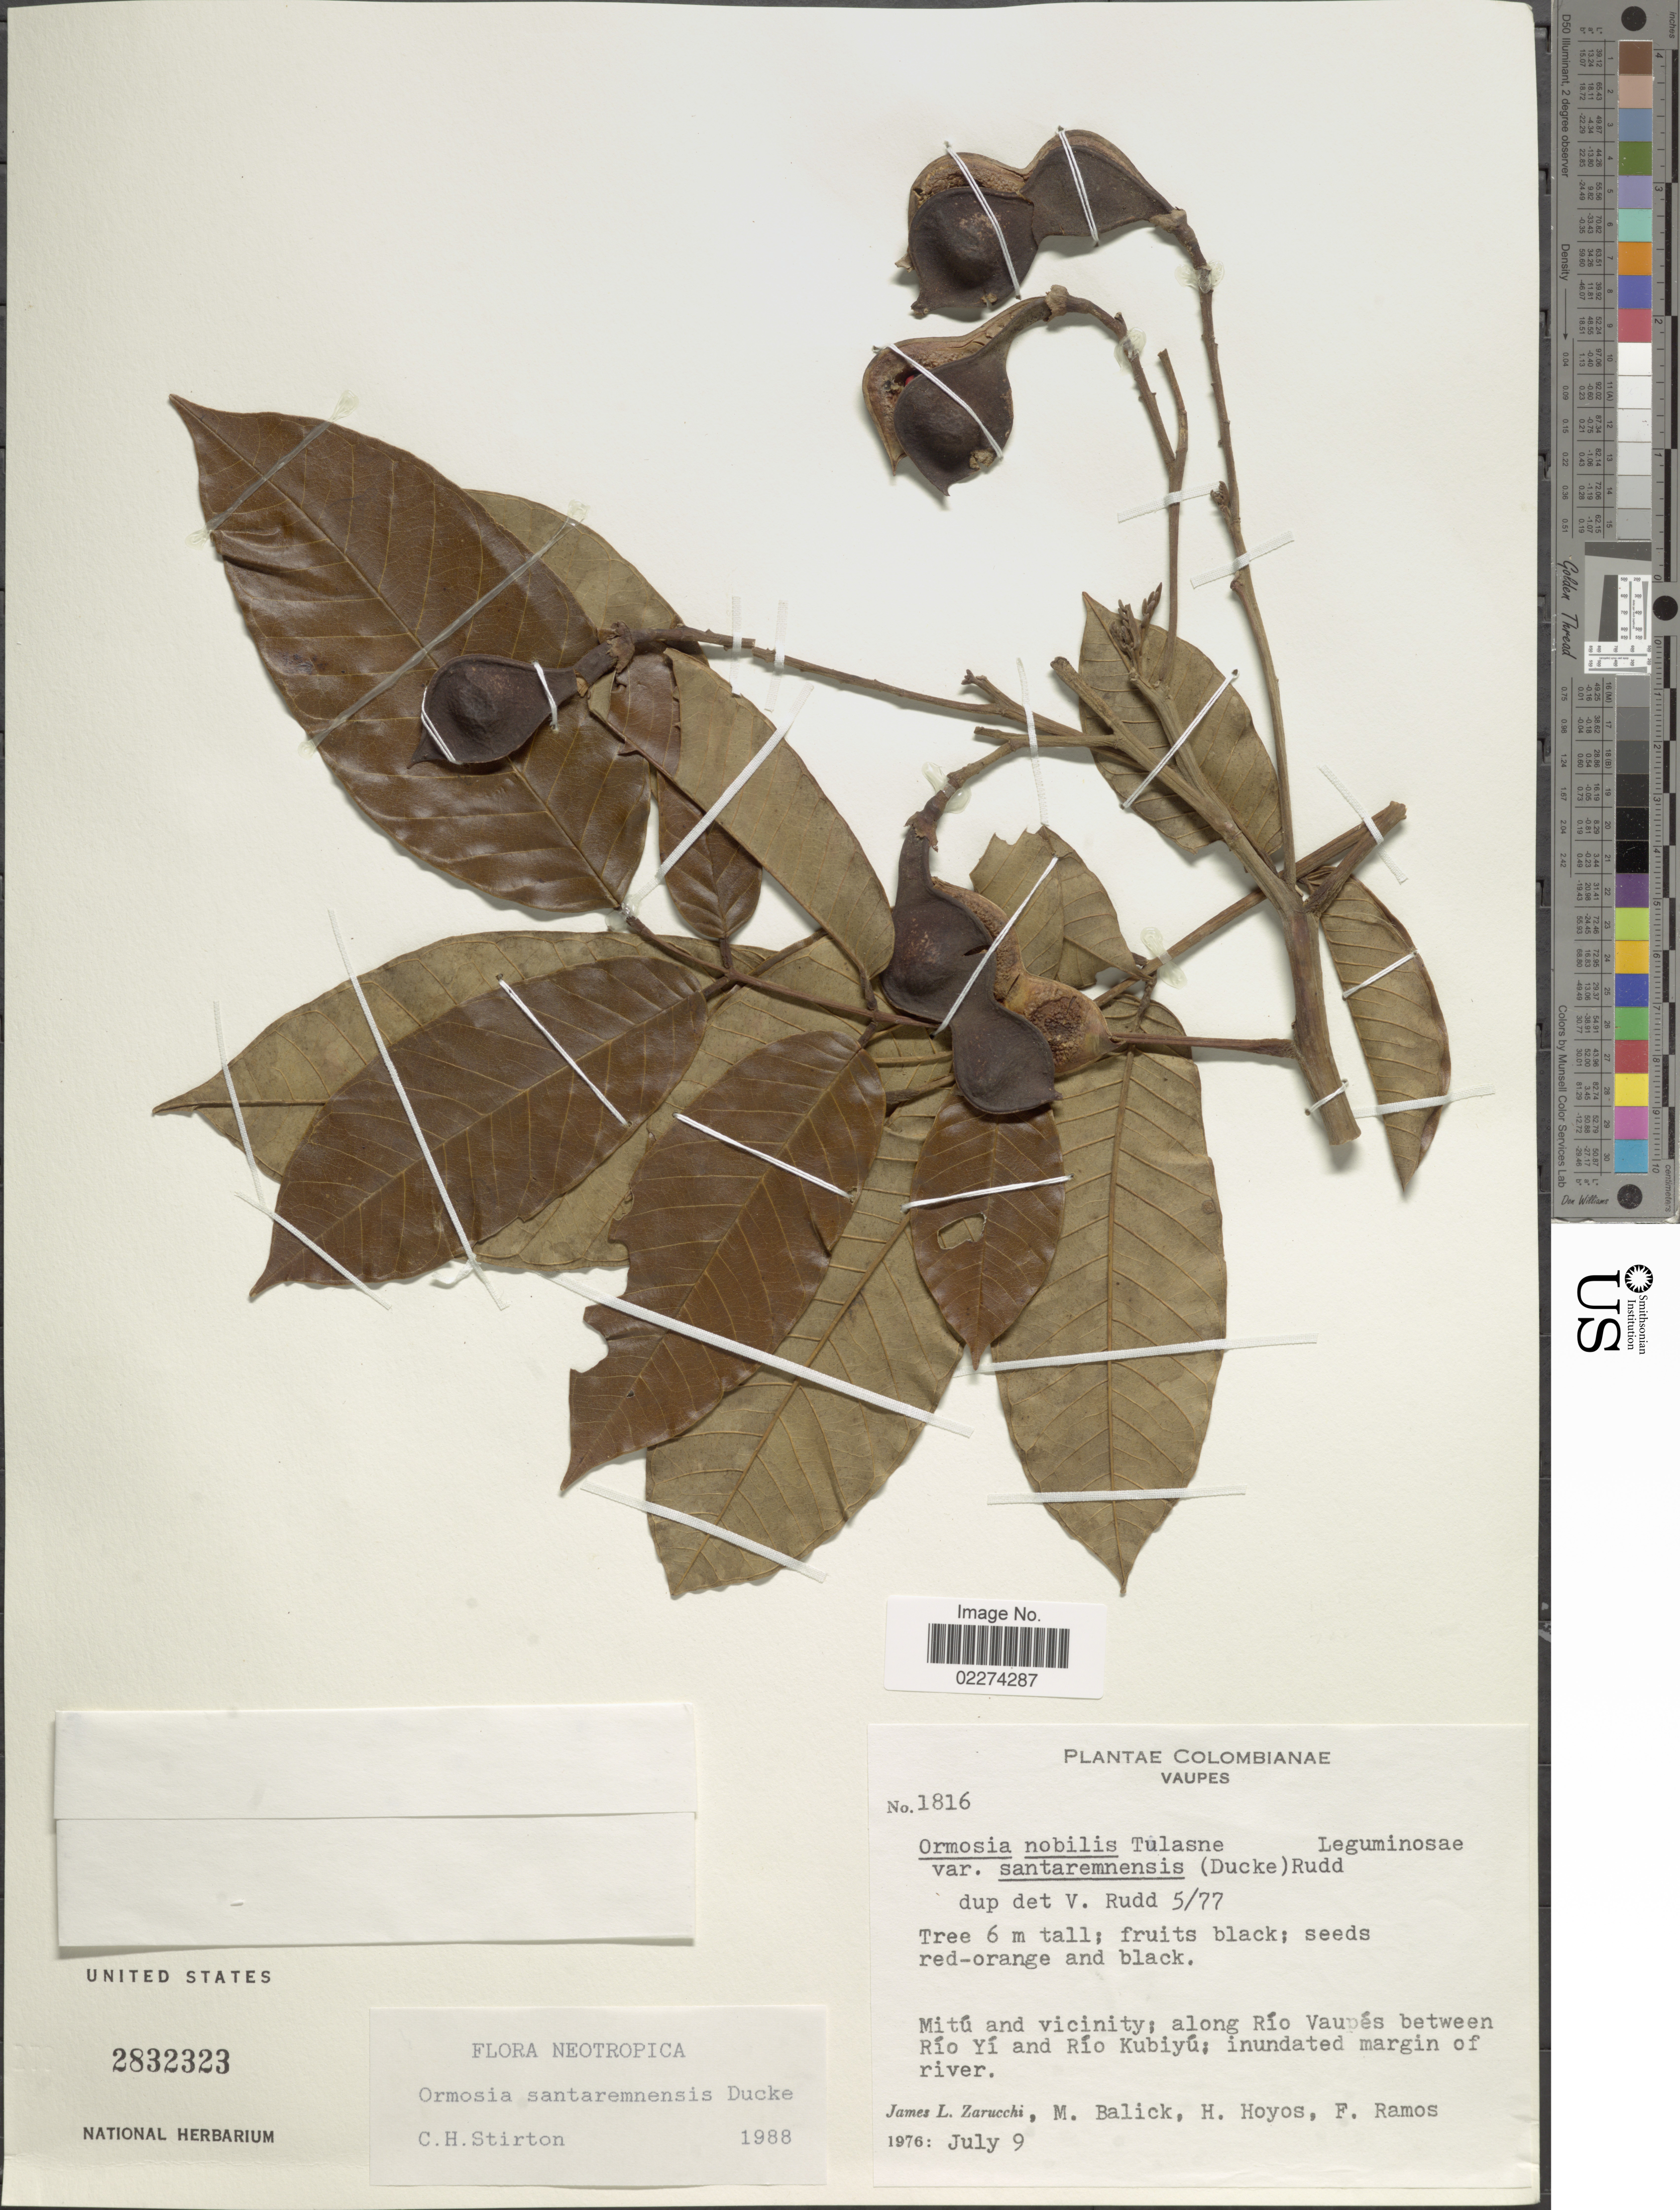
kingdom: Plantae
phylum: Tracheophyta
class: Magnoliopsida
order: Fabales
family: Fabaceae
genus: Ormosia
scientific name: Ormosia santaremnensis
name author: Ducke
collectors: J. L. Zarucchi, M. Balick, H. Hoyos & F. Ramos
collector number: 1816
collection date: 1976-07-09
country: Colombia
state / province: Vaupés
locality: Vaupes, Mitu and vicinity: along Rio Vaupes between Rio Yi and Rio Kubiyu: inundated margin of river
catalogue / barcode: US 2832323